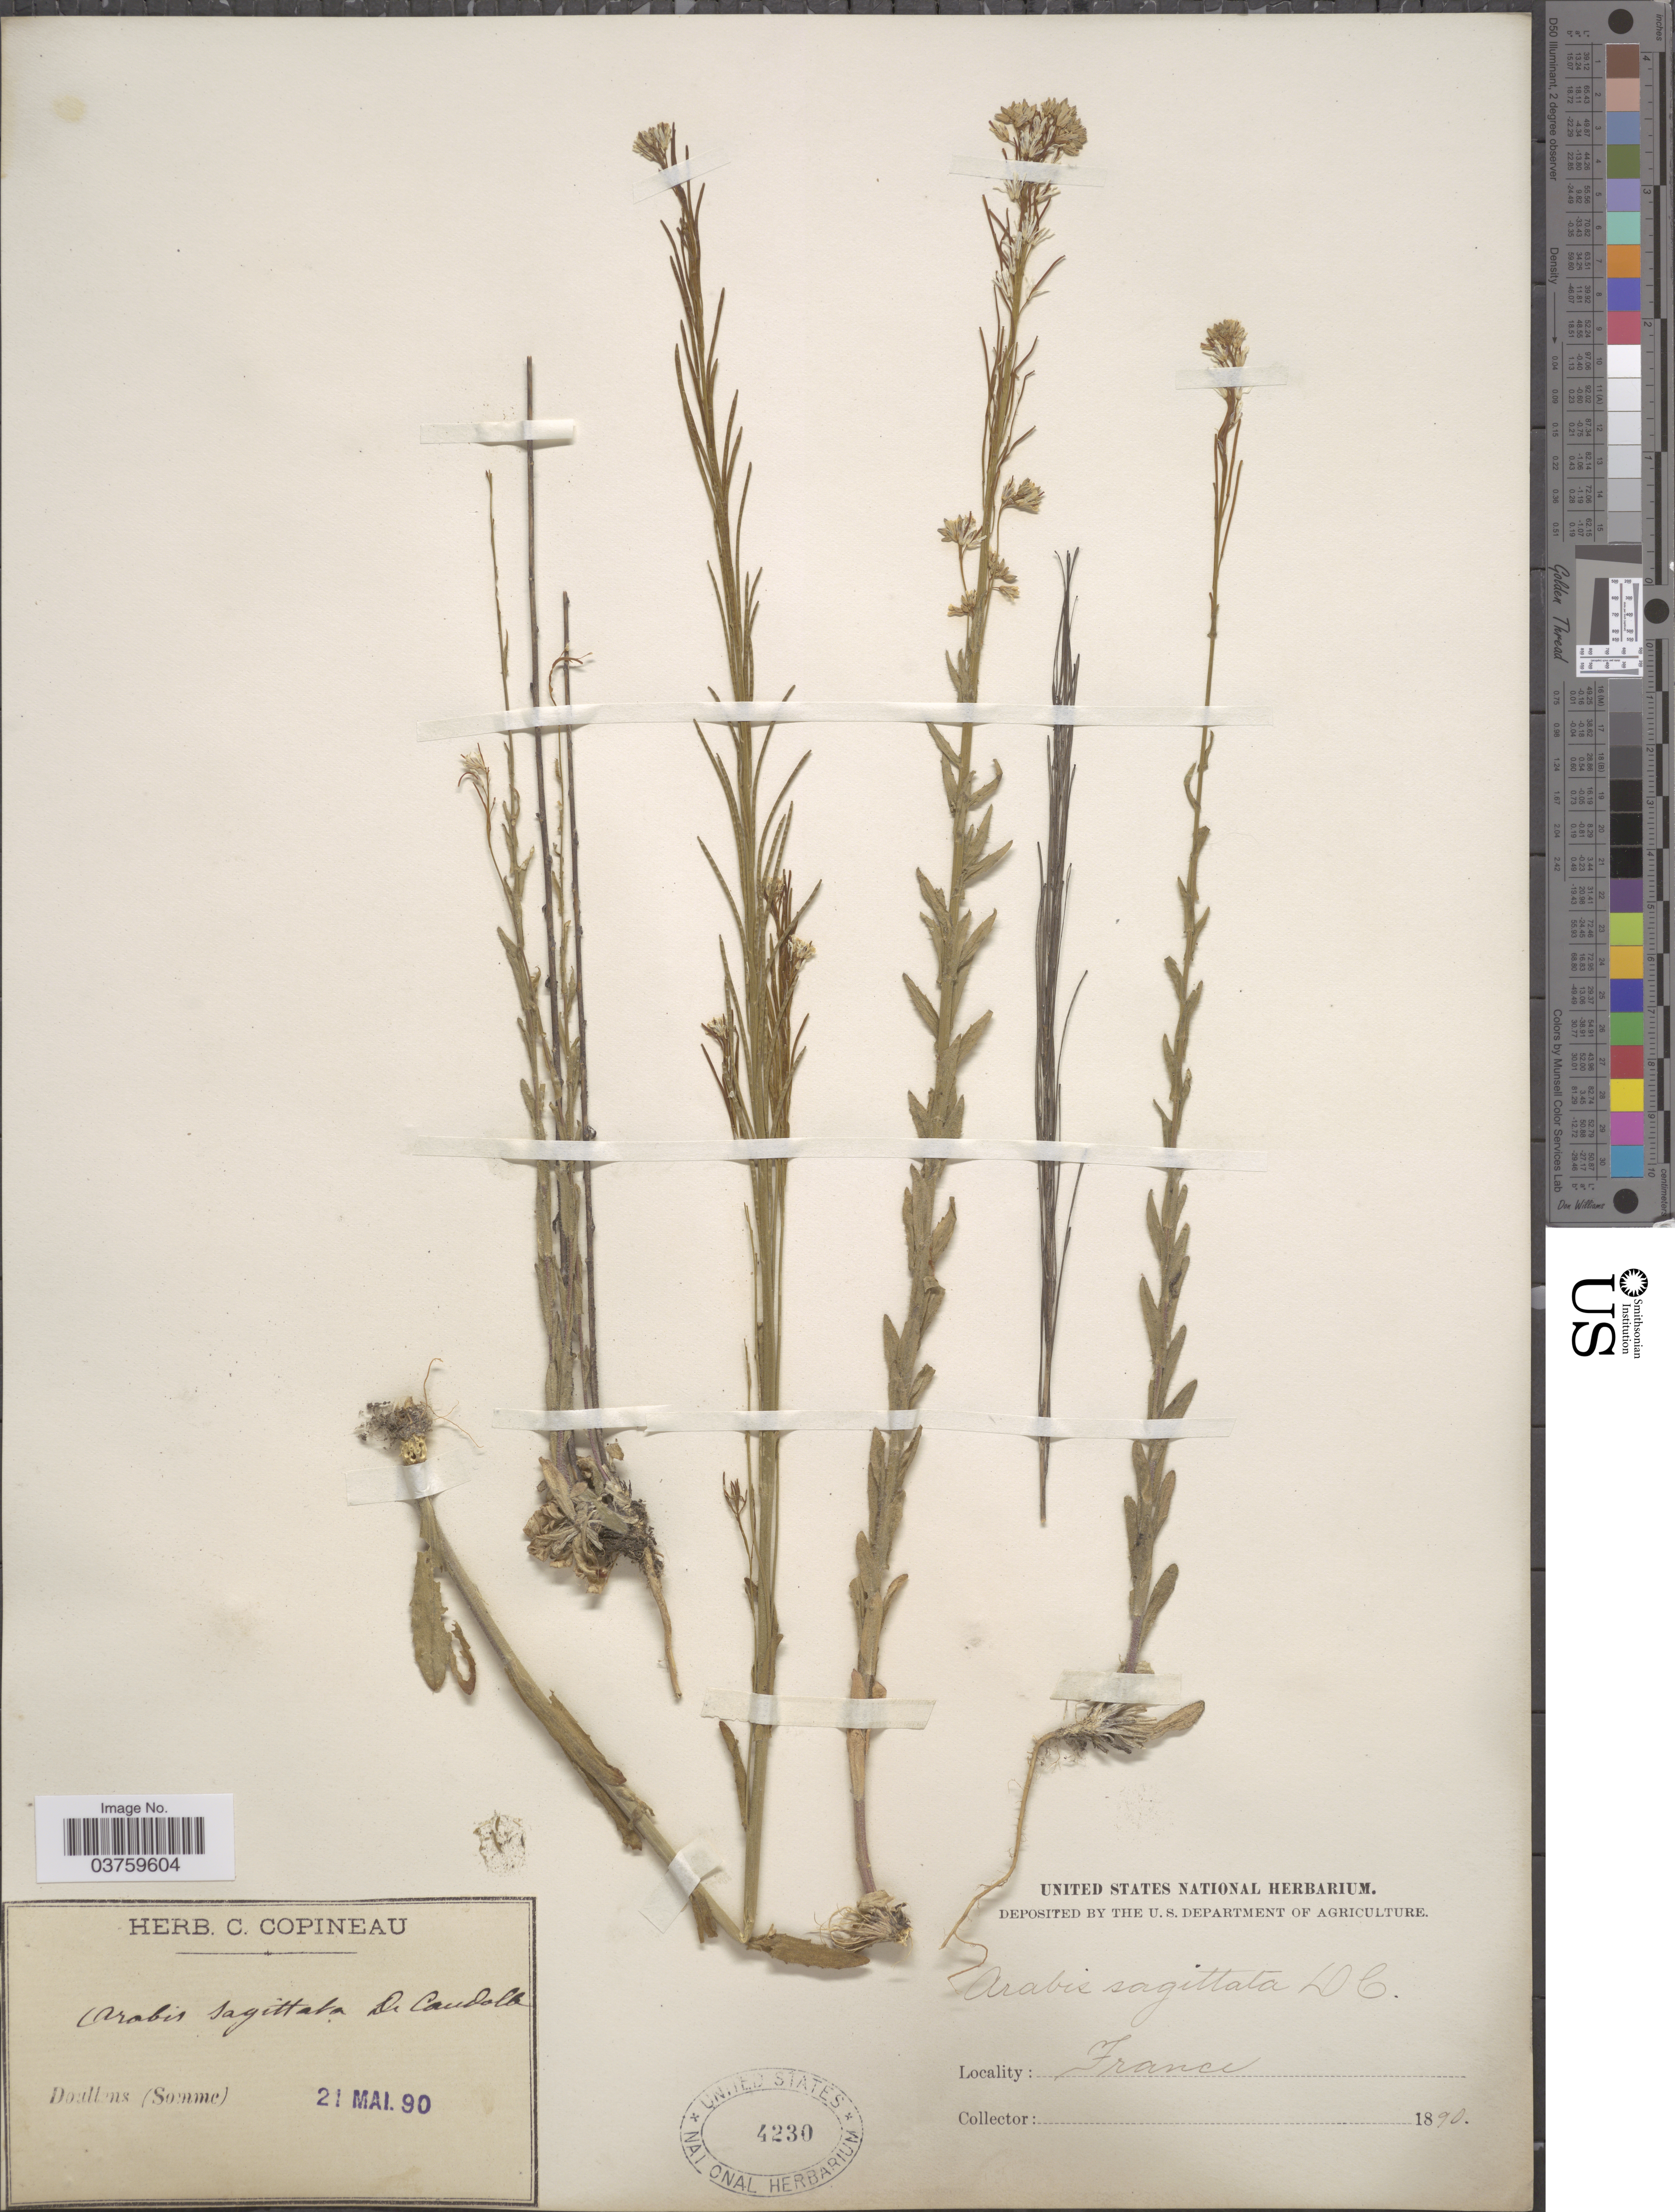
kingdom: Plantae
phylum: Tracheophyta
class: Magnoliopsida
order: Brassicales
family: Brassicaceae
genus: Arabis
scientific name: Arabis sagittata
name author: (Bertol.) DC.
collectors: ex herb. C. Copineau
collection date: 1890-05-21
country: France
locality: Doullens (Somme).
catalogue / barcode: US 4230